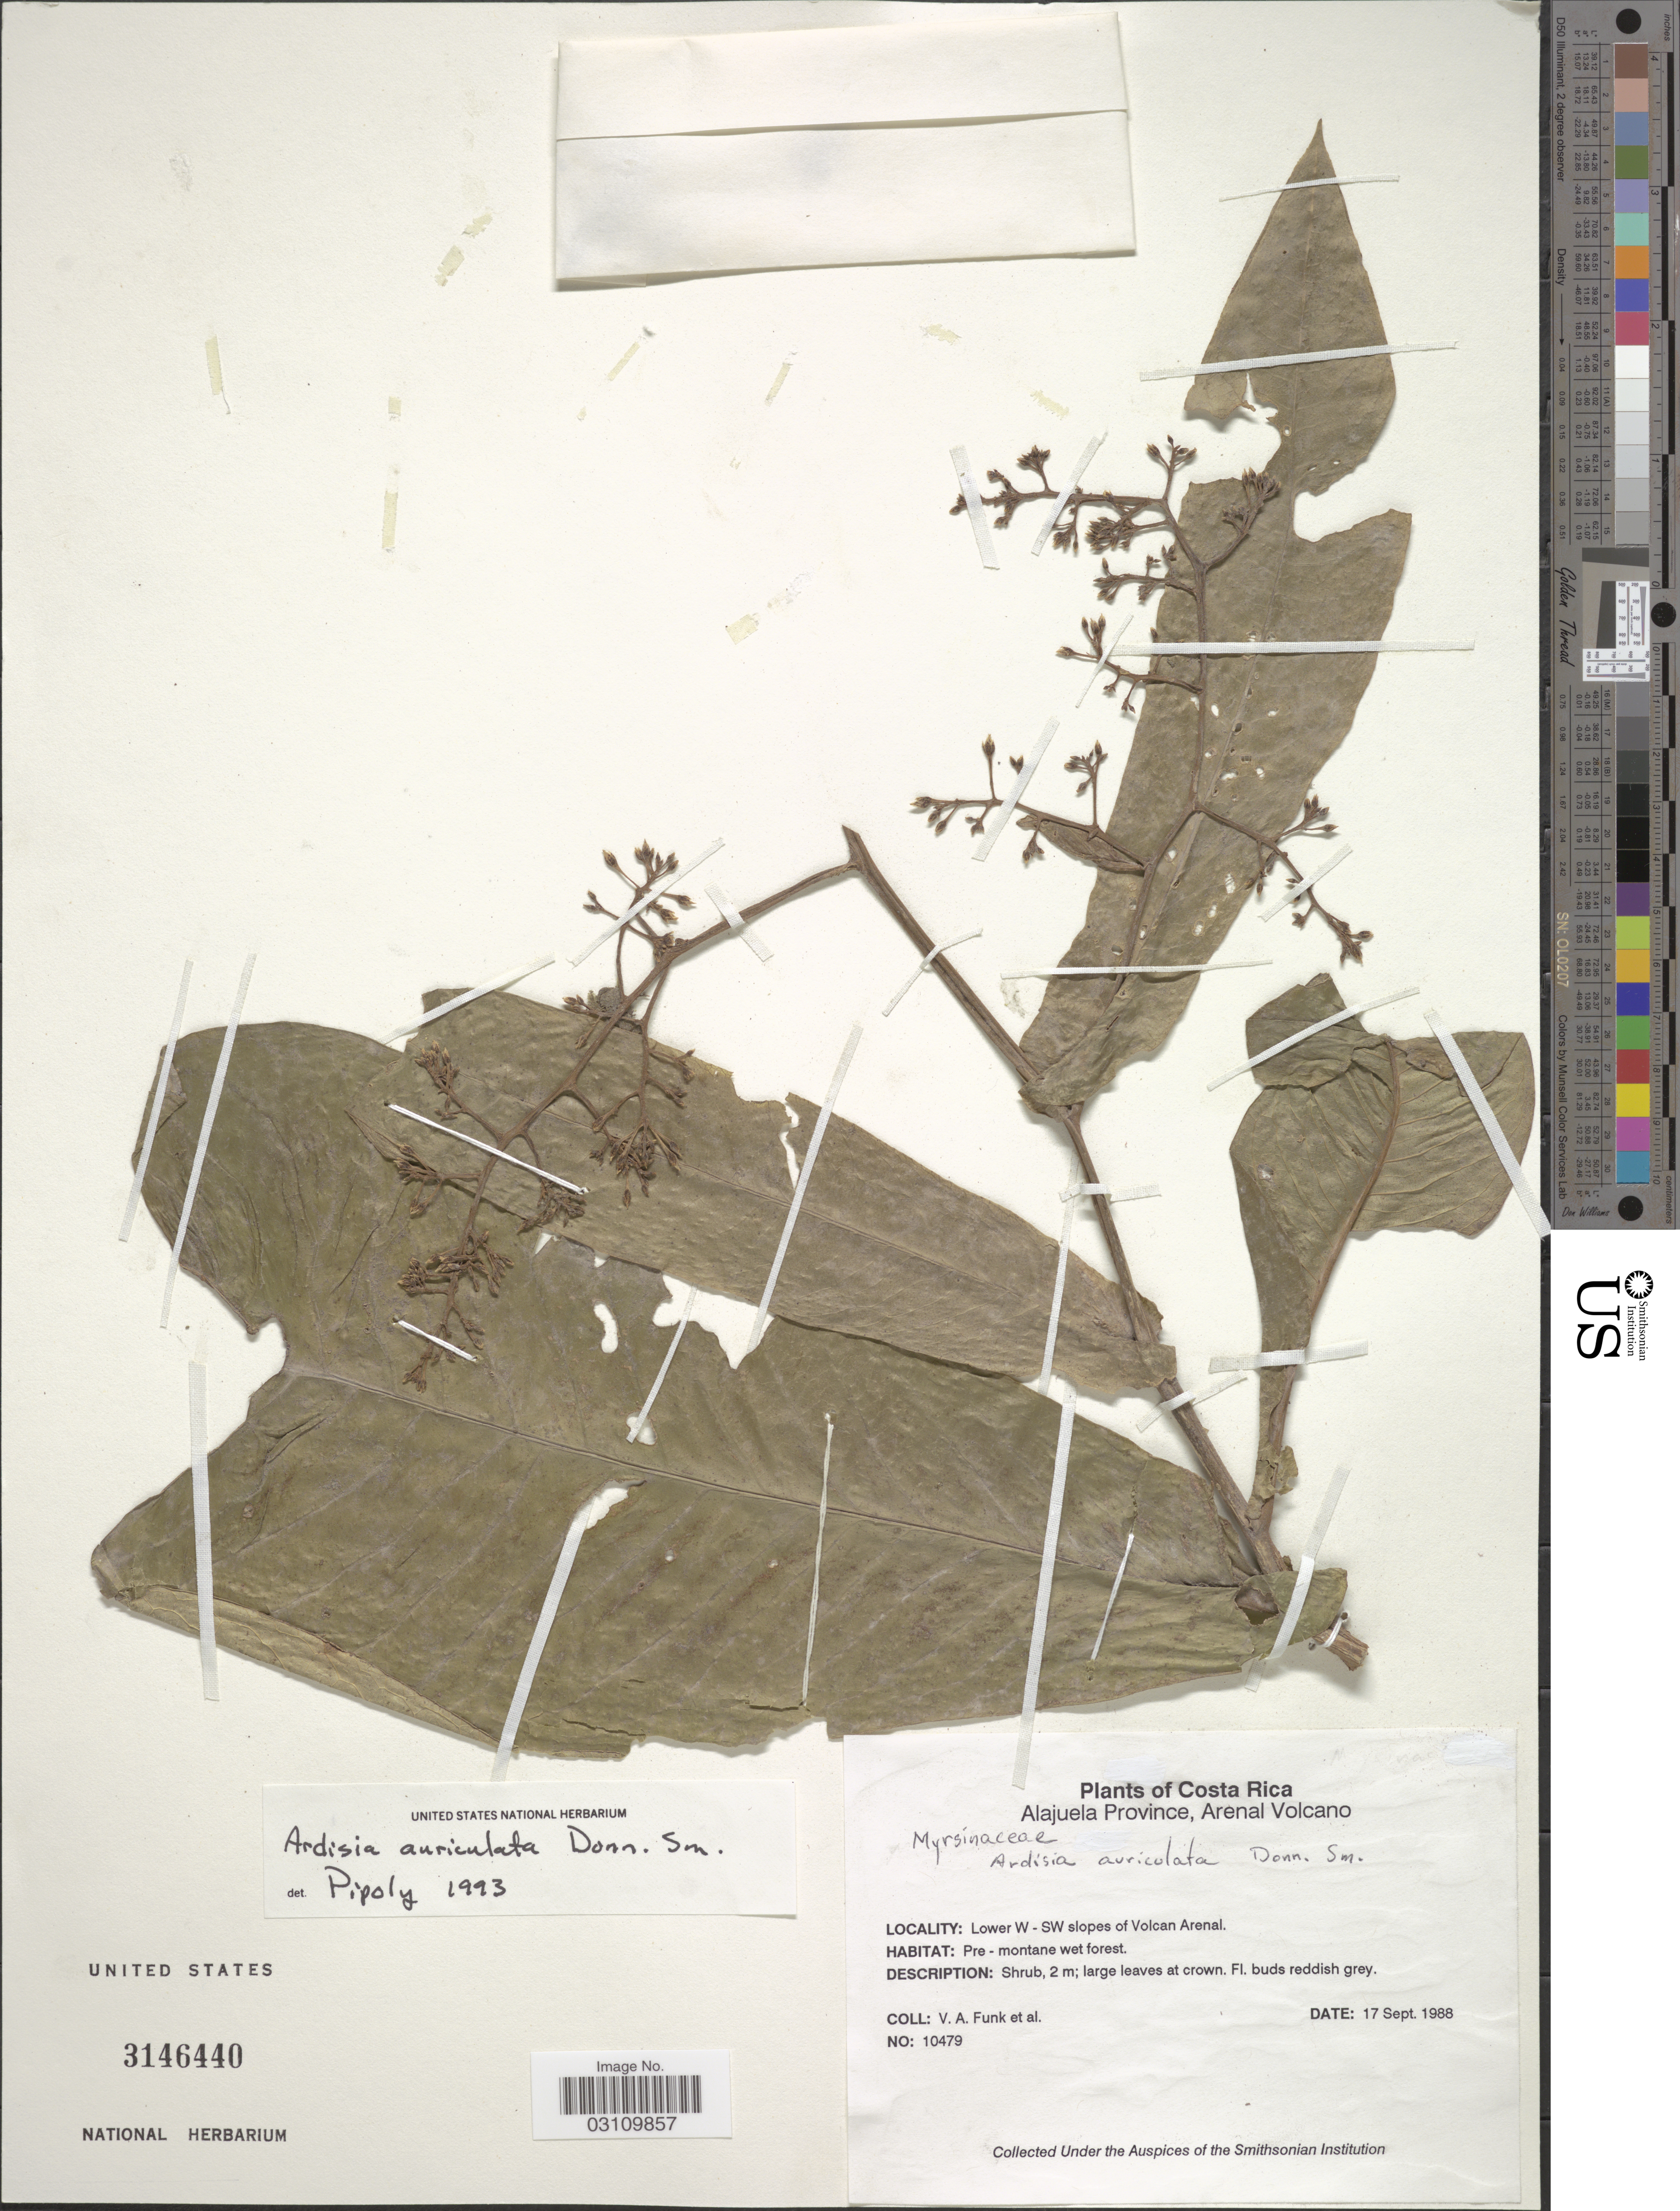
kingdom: Plantae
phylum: Tracheophyta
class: Magnoliopsida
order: Ericales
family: Primulaceae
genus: Ardisia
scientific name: Ardisia auriculata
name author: Donn. Sm.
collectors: V. Funk & et al.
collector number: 10479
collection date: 1988-09-17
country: Costa Rica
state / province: Alajuela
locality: Arenal Volcano, Lower W - SW slopes of Volcan Arenal.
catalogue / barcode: US 3146440